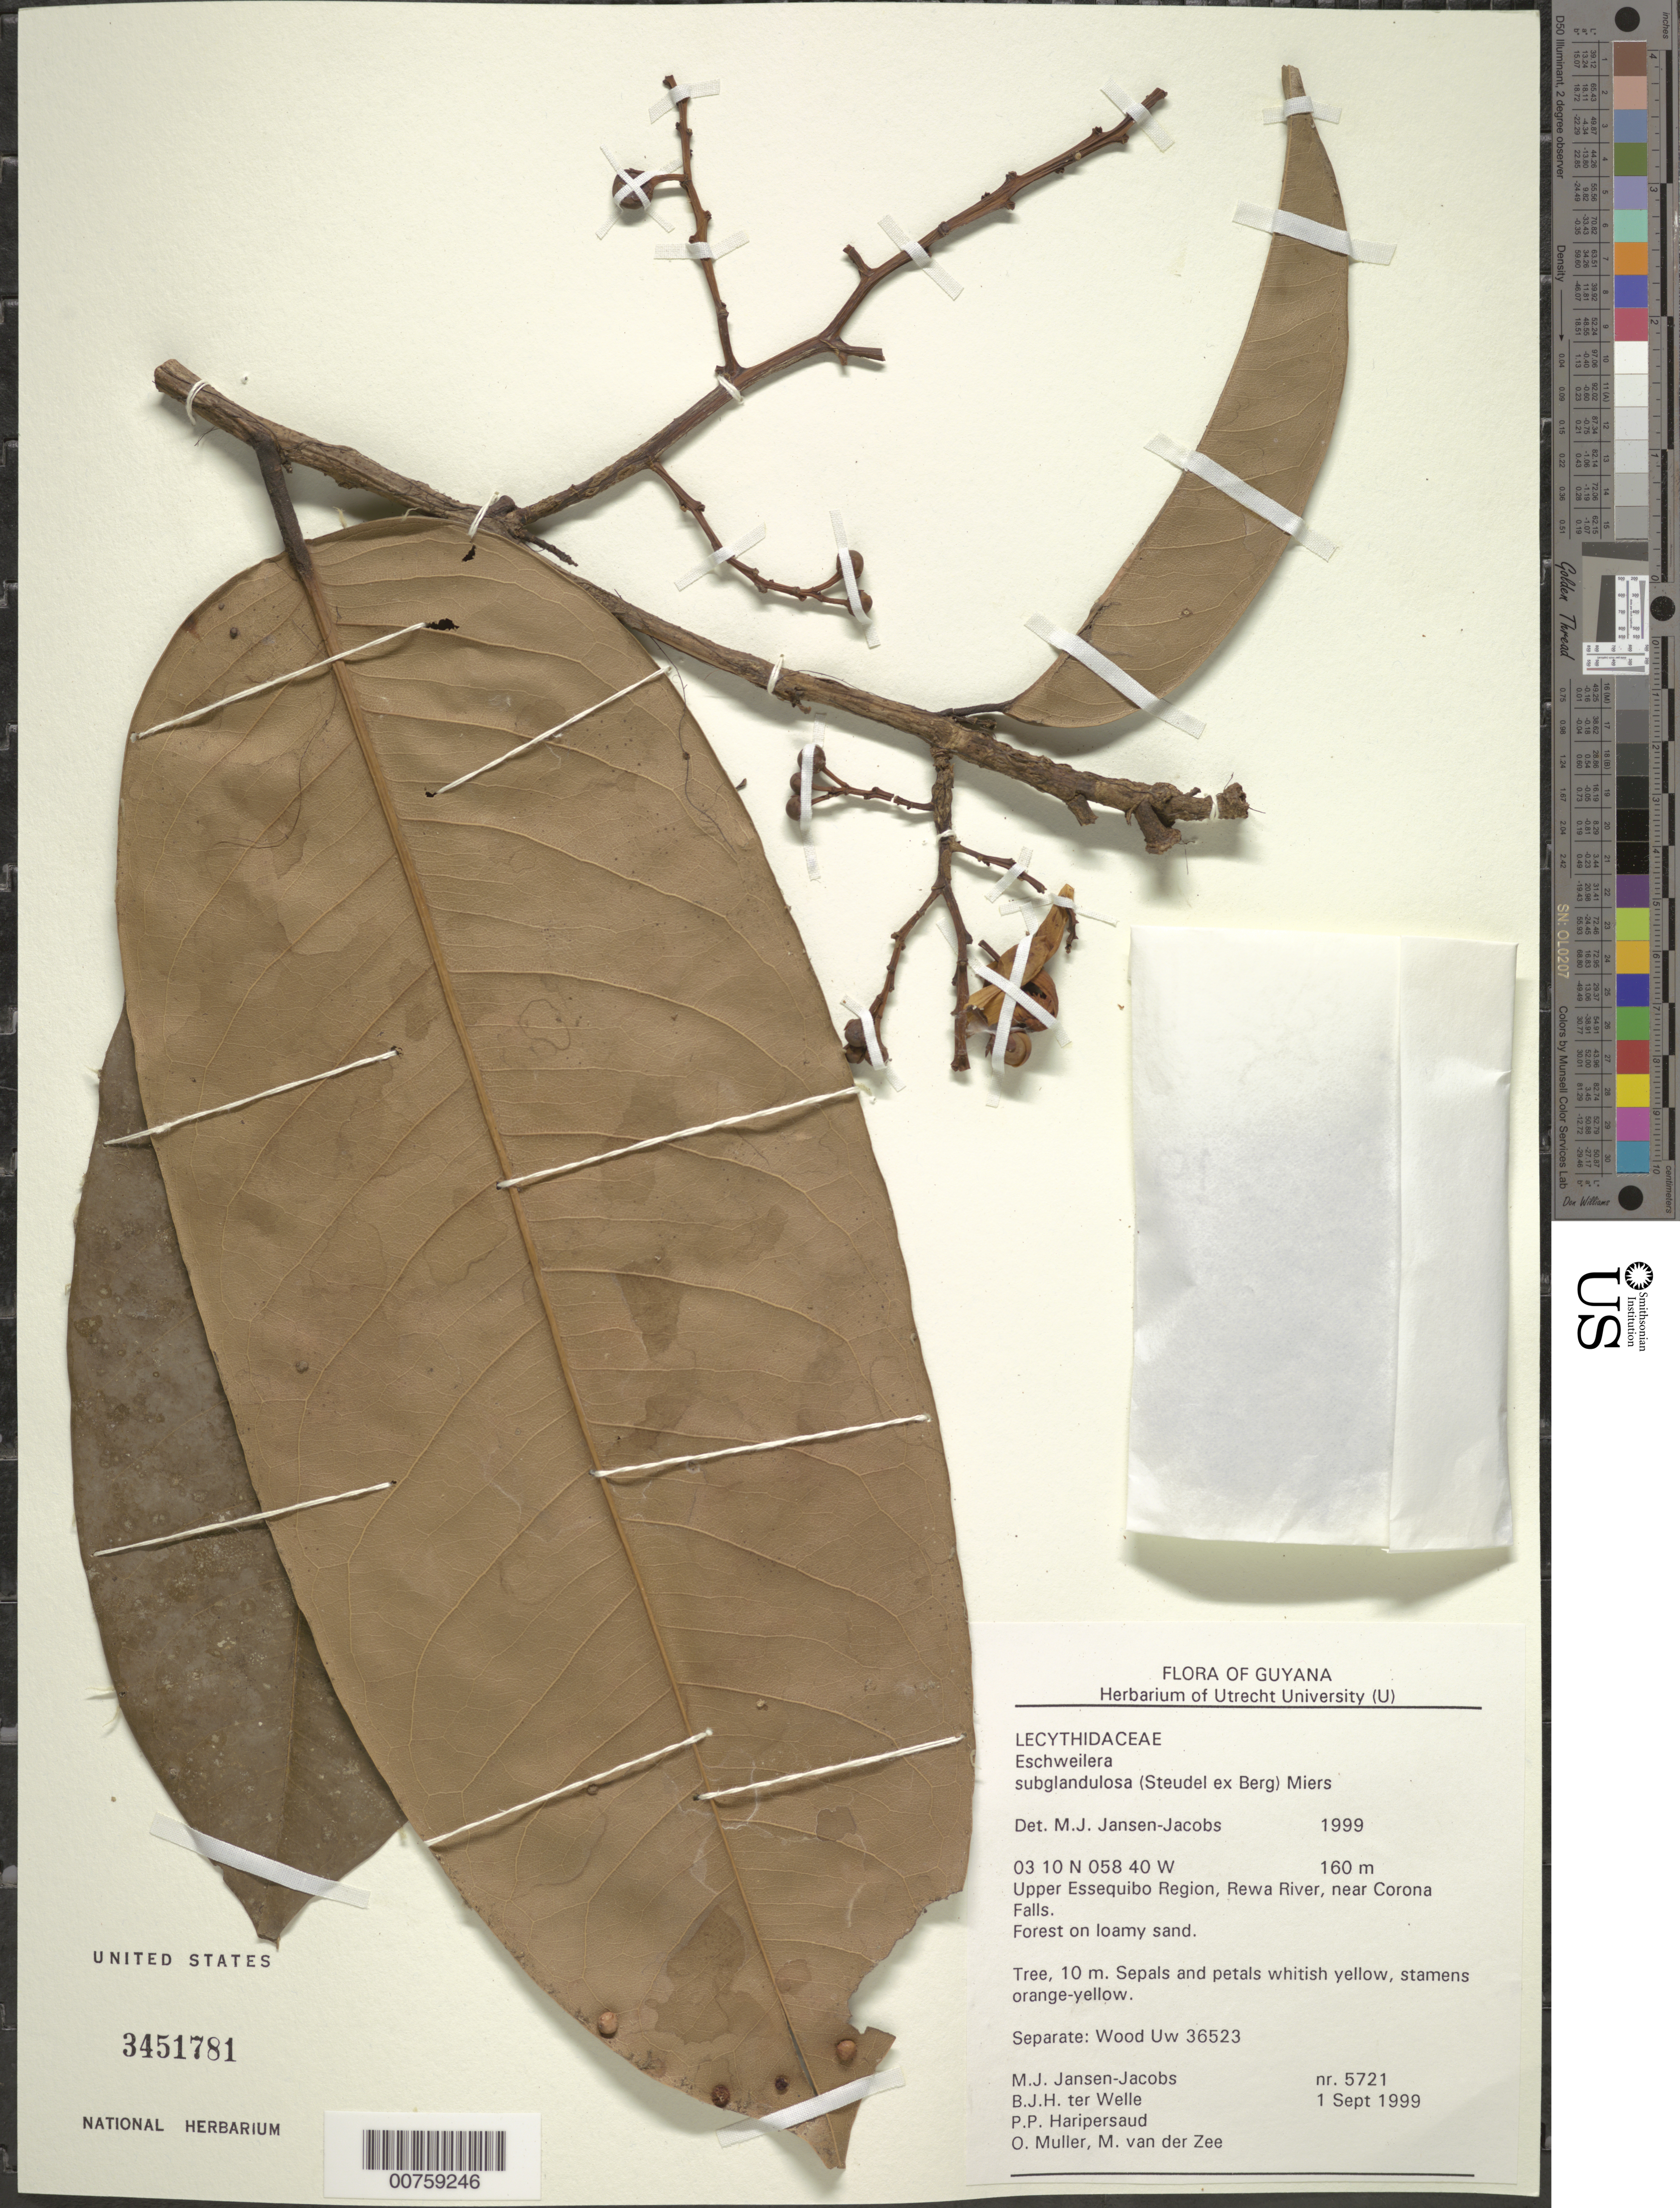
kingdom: Plantae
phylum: Tracheophyta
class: Magnoliopsida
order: Ericales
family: Lecythidaceae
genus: Eschweilera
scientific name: Eschweilera subglandulosa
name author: (Steud. ex Berg) Miers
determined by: Jansen-Jacobs, M. J., (U), Nationaal Herbarium Nederland, Utrecht University branch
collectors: M. J. Jansen-Jacobs, B. Welle, P. Haripersaud, O. Muller & M. van der Zee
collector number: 5721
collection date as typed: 1-Sep-99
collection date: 1999-09-01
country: Guyana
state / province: U. Takutu-U. Essequibo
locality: Rewa River, near Corona Falls, Upper Essequibo Region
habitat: Forest on loamy sand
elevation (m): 160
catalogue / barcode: US 3451781